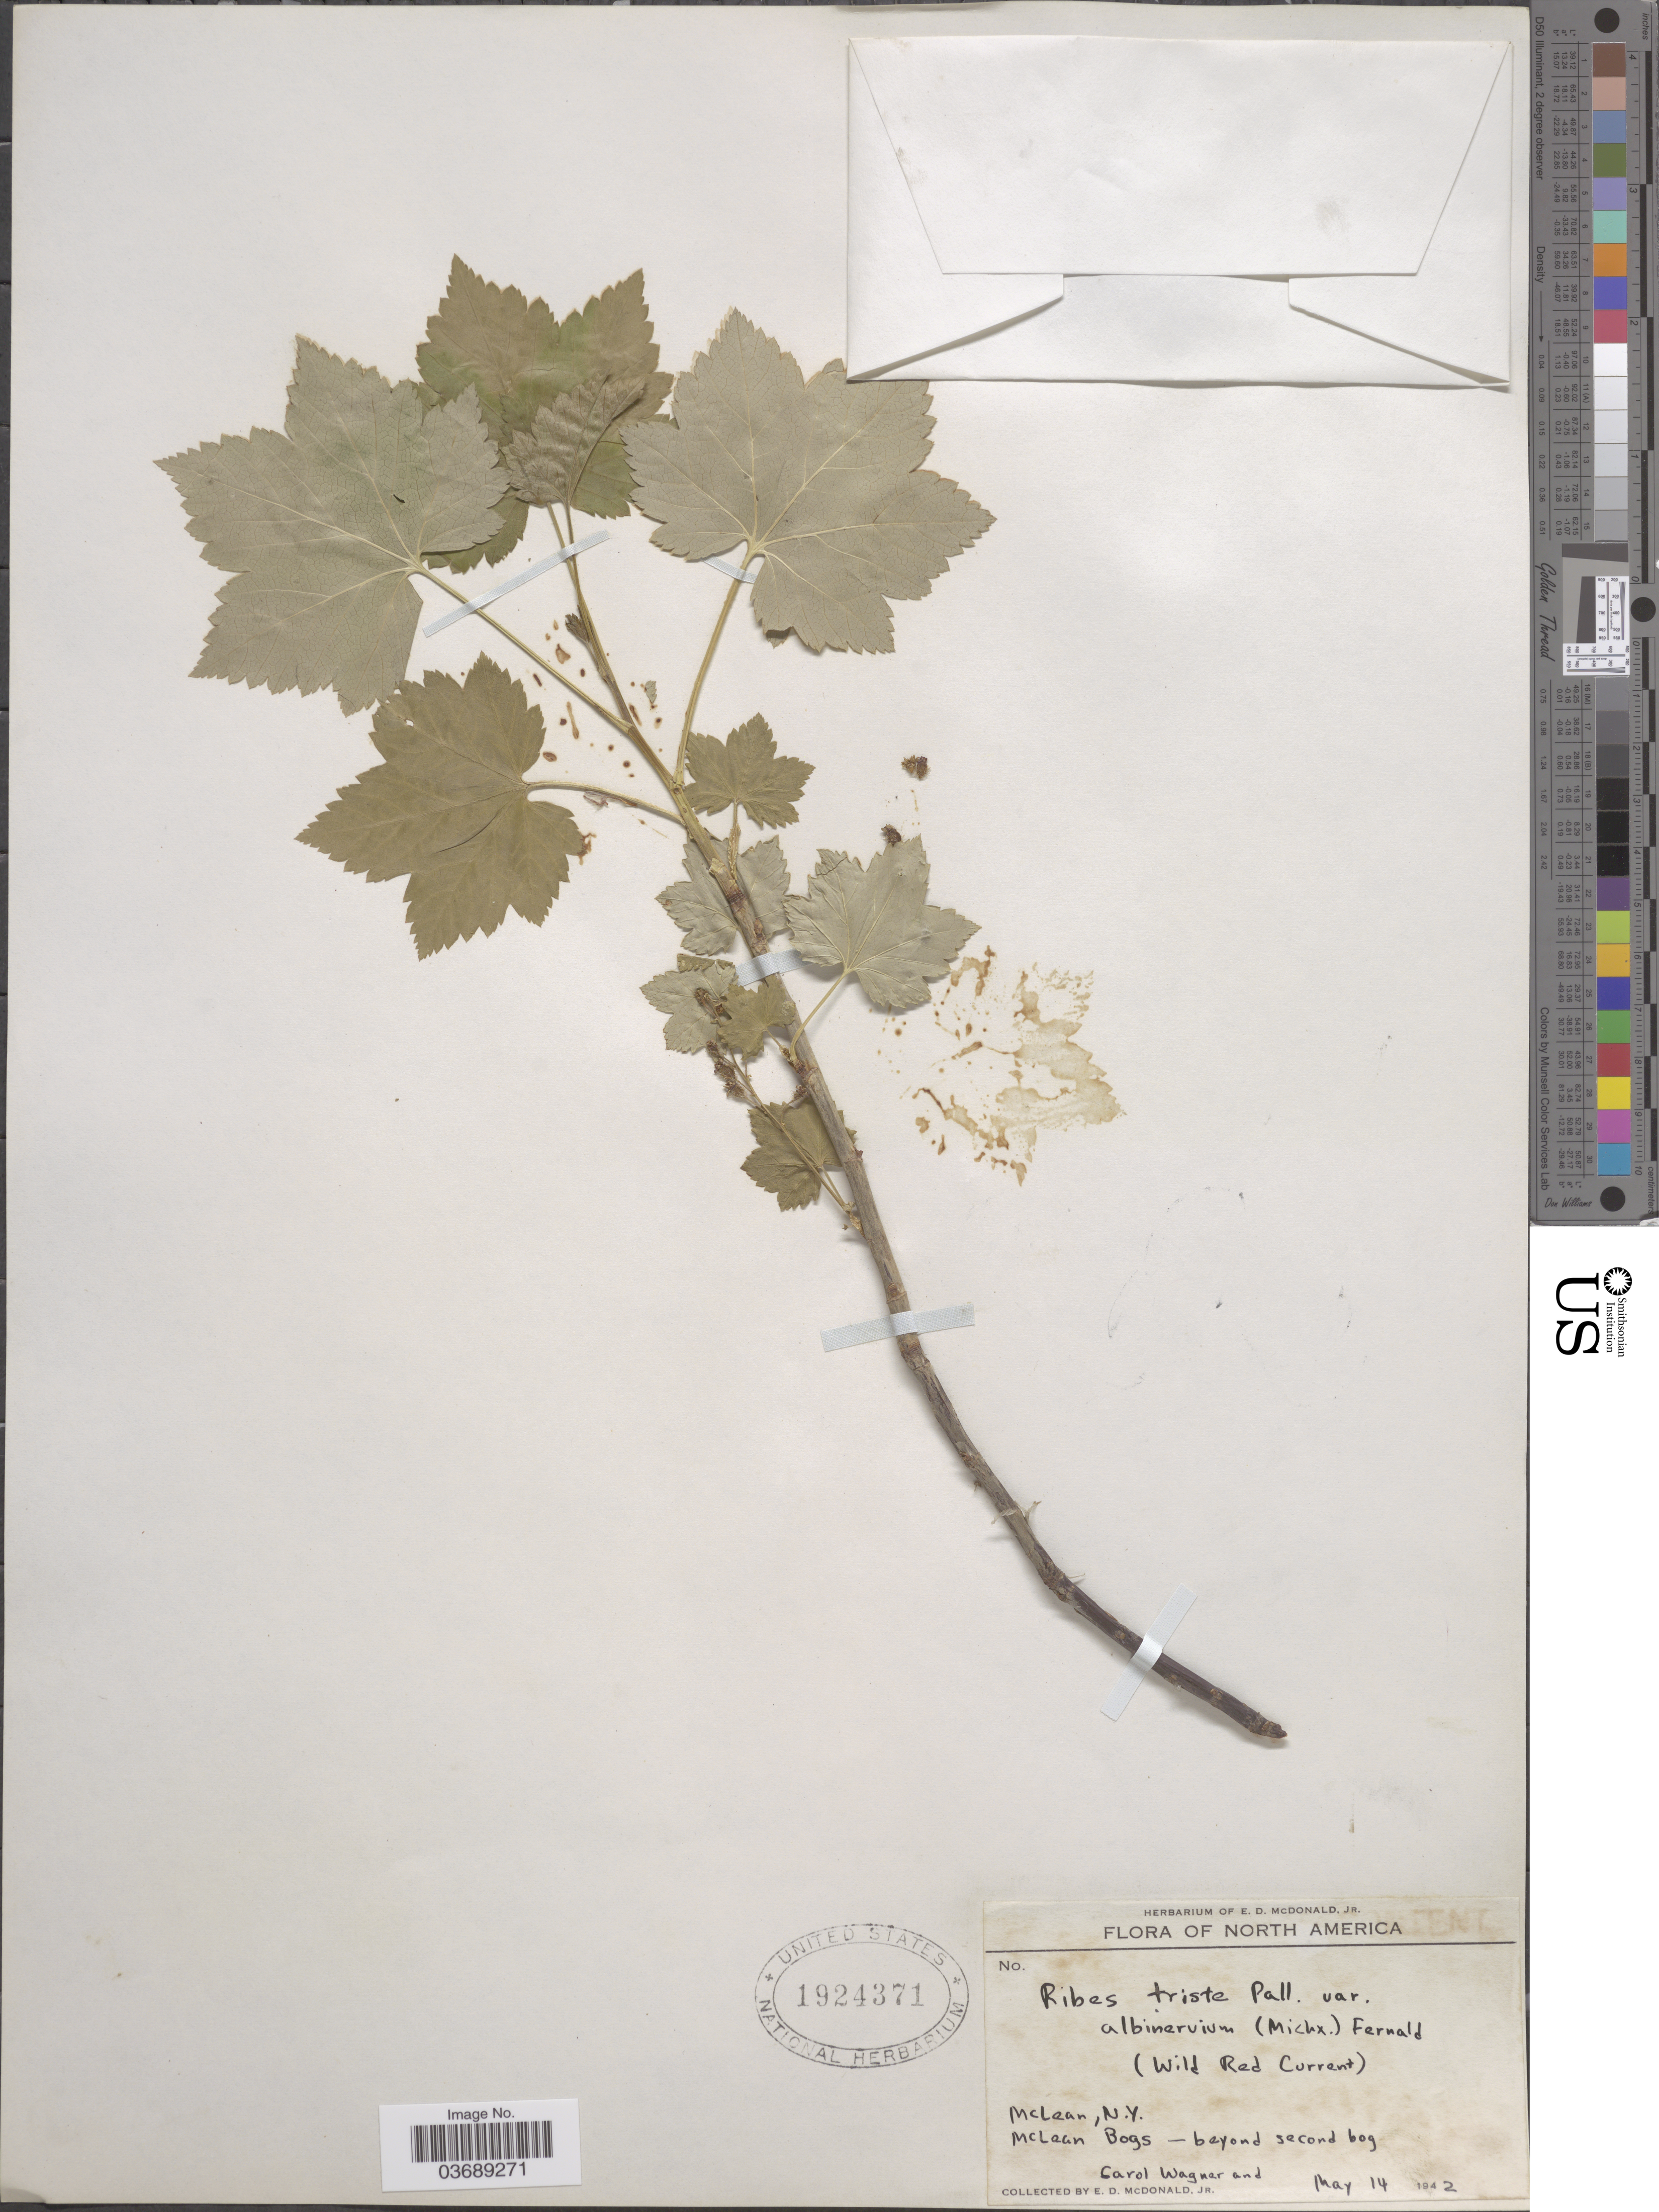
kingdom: Plantae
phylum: Tracheophyta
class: Magnoliopsida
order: Saxifragales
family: Grossulariaceae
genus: Ribes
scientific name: Ribes triste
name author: Pall.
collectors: C. Wagner & E. D. McDonald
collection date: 1942-05-14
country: United States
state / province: New York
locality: McLean. Mclean Bogs- beyond second bog.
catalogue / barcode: US 1924371